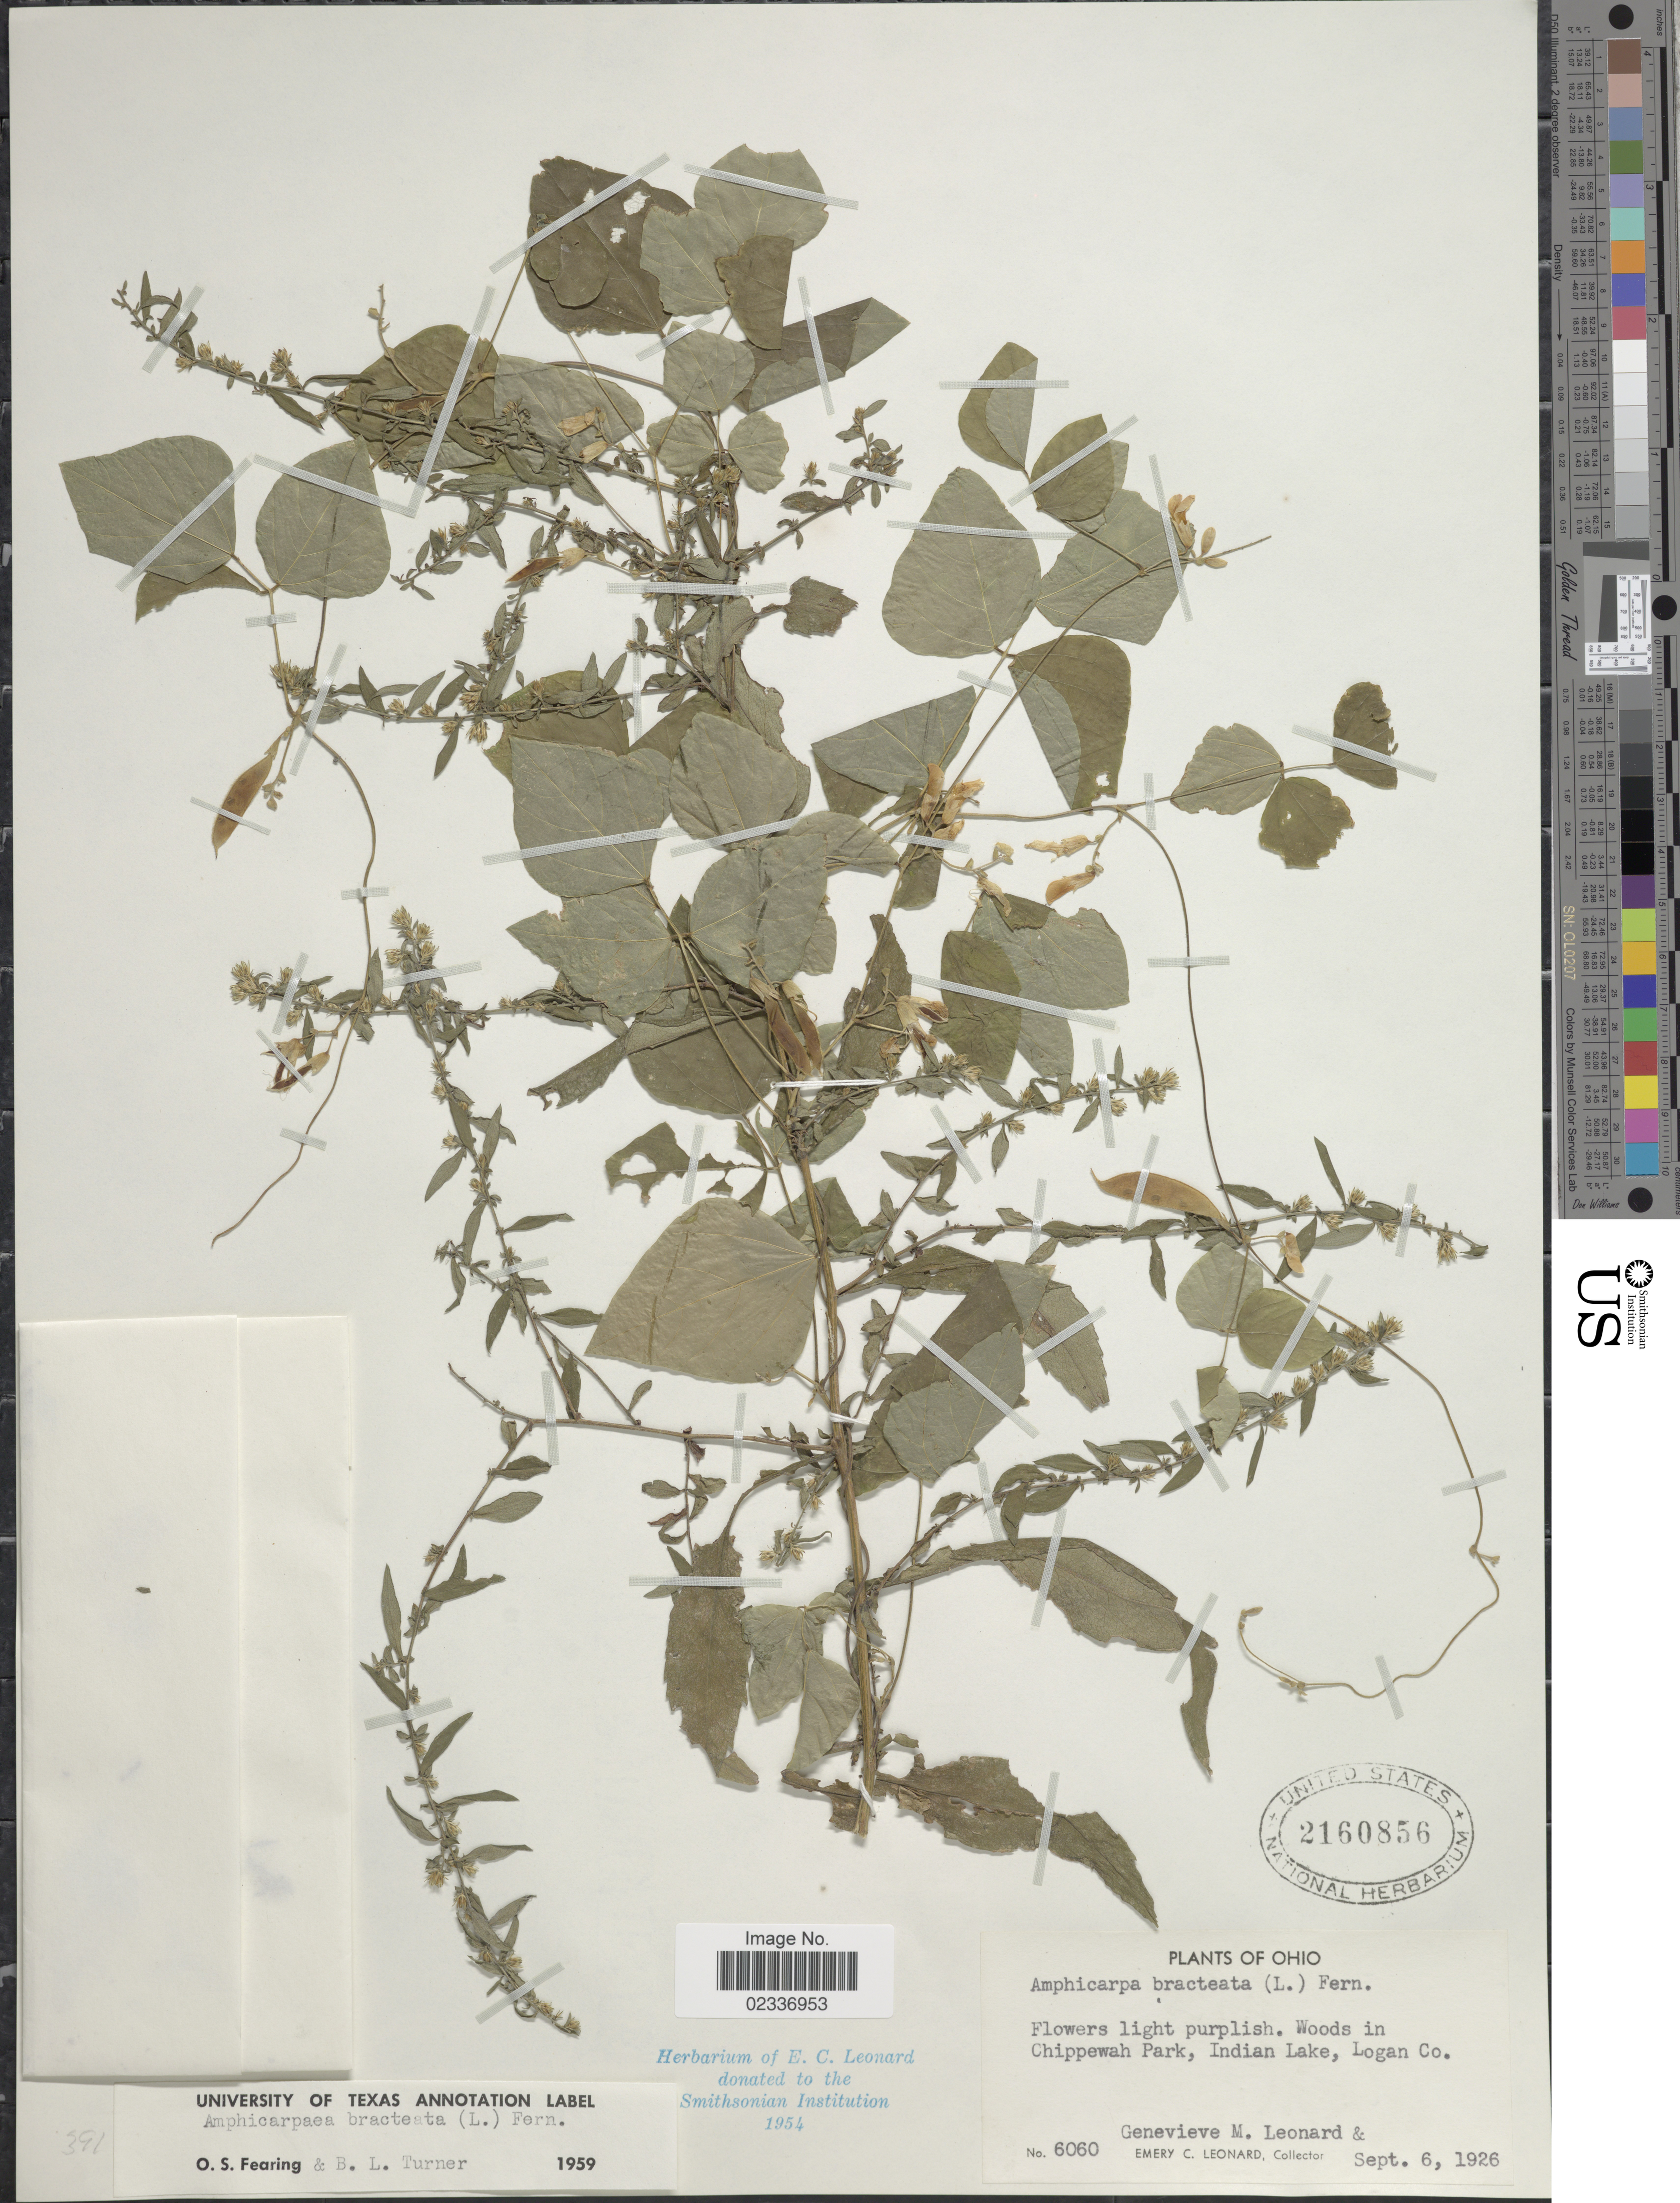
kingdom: Plantae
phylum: Tracheophyta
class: Magnoliopsida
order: Fabales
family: Fabaceae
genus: Amphicarpaea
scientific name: Amphicarpaea bracteata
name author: (L.) Fernald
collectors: G. M. Leonard & E. C. Leonard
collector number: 6060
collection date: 1926-09-06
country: United States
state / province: Ohio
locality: Woods in Chippewah Park, Indian Lake, Logan Co.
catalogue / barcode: US 2160856